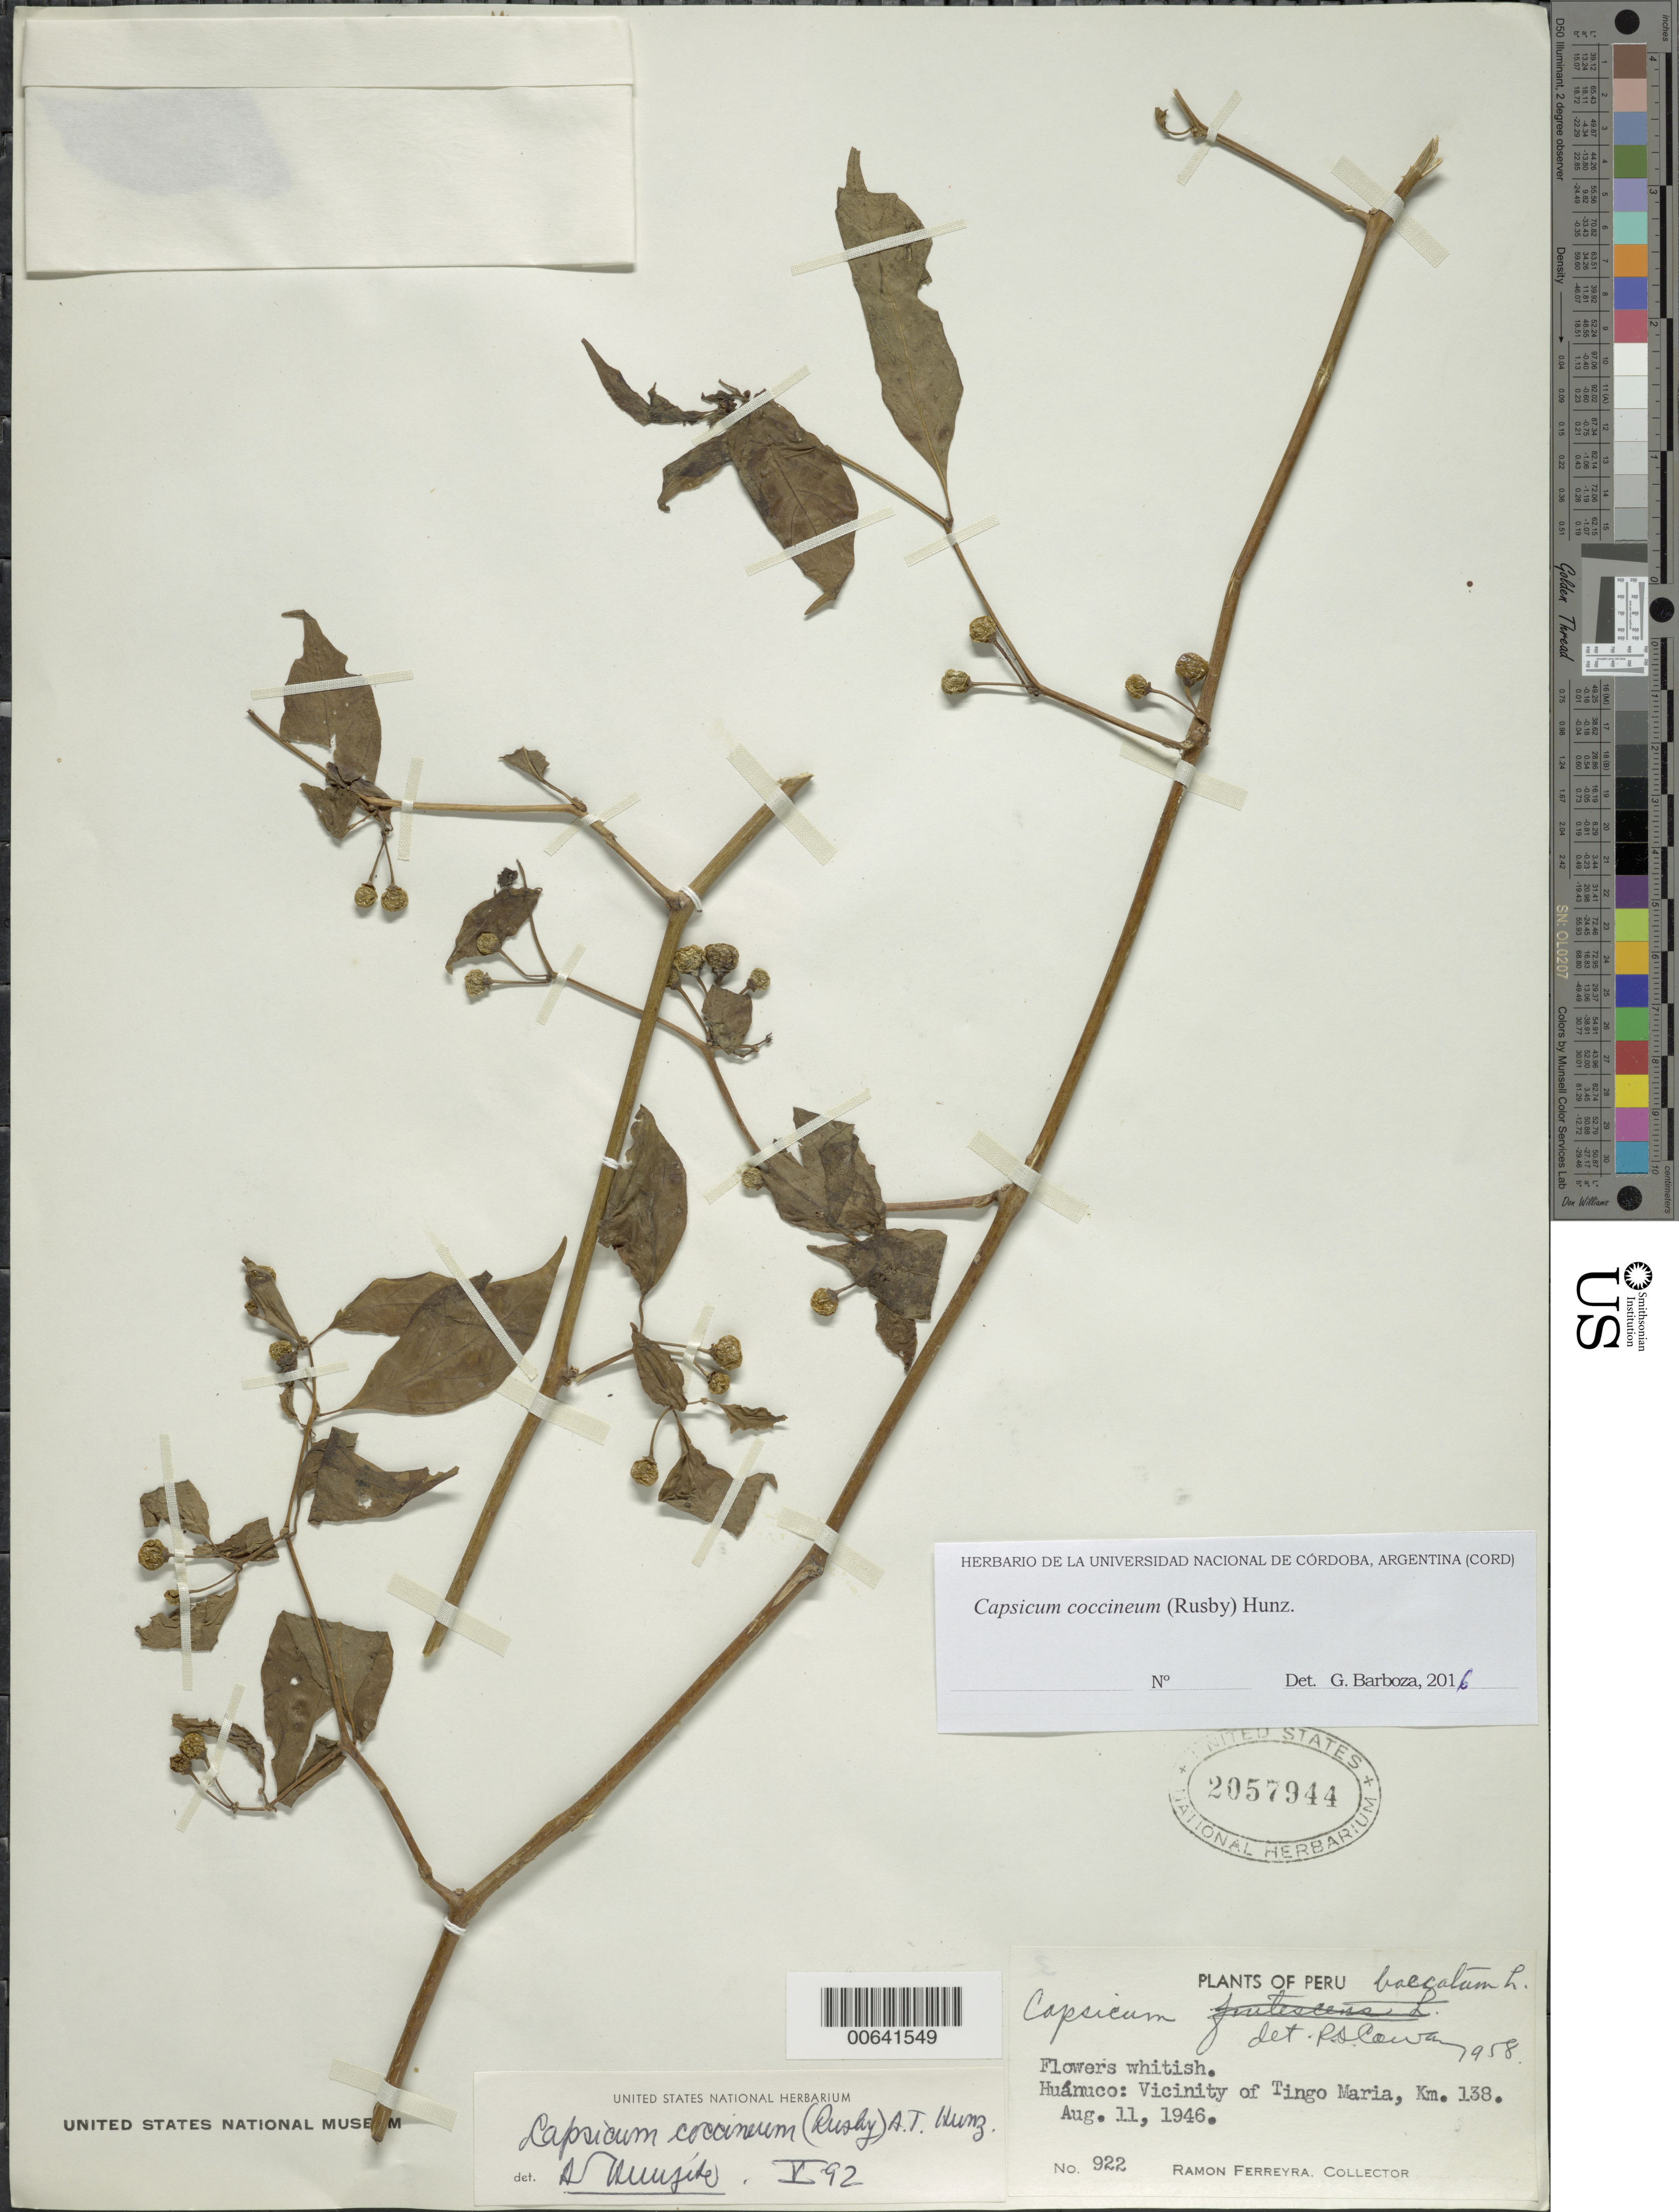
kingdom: Plantae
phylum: Tracheophyta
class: Magnoliopsida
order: Solanales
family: Solanaceae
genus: Capsicum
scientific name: Capsicum coccineum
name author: (Rusby) Hunz.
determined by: Barboza, G. E., (CORD), Museo Botanico - Cordoba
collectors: R. A. Ferreyra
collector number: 922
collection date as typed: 11 Aug 1946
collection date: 1946-08-11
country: Peru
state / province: Huánuco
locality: Vicinity of Tingo María, km 138.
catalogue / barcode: US 2057944